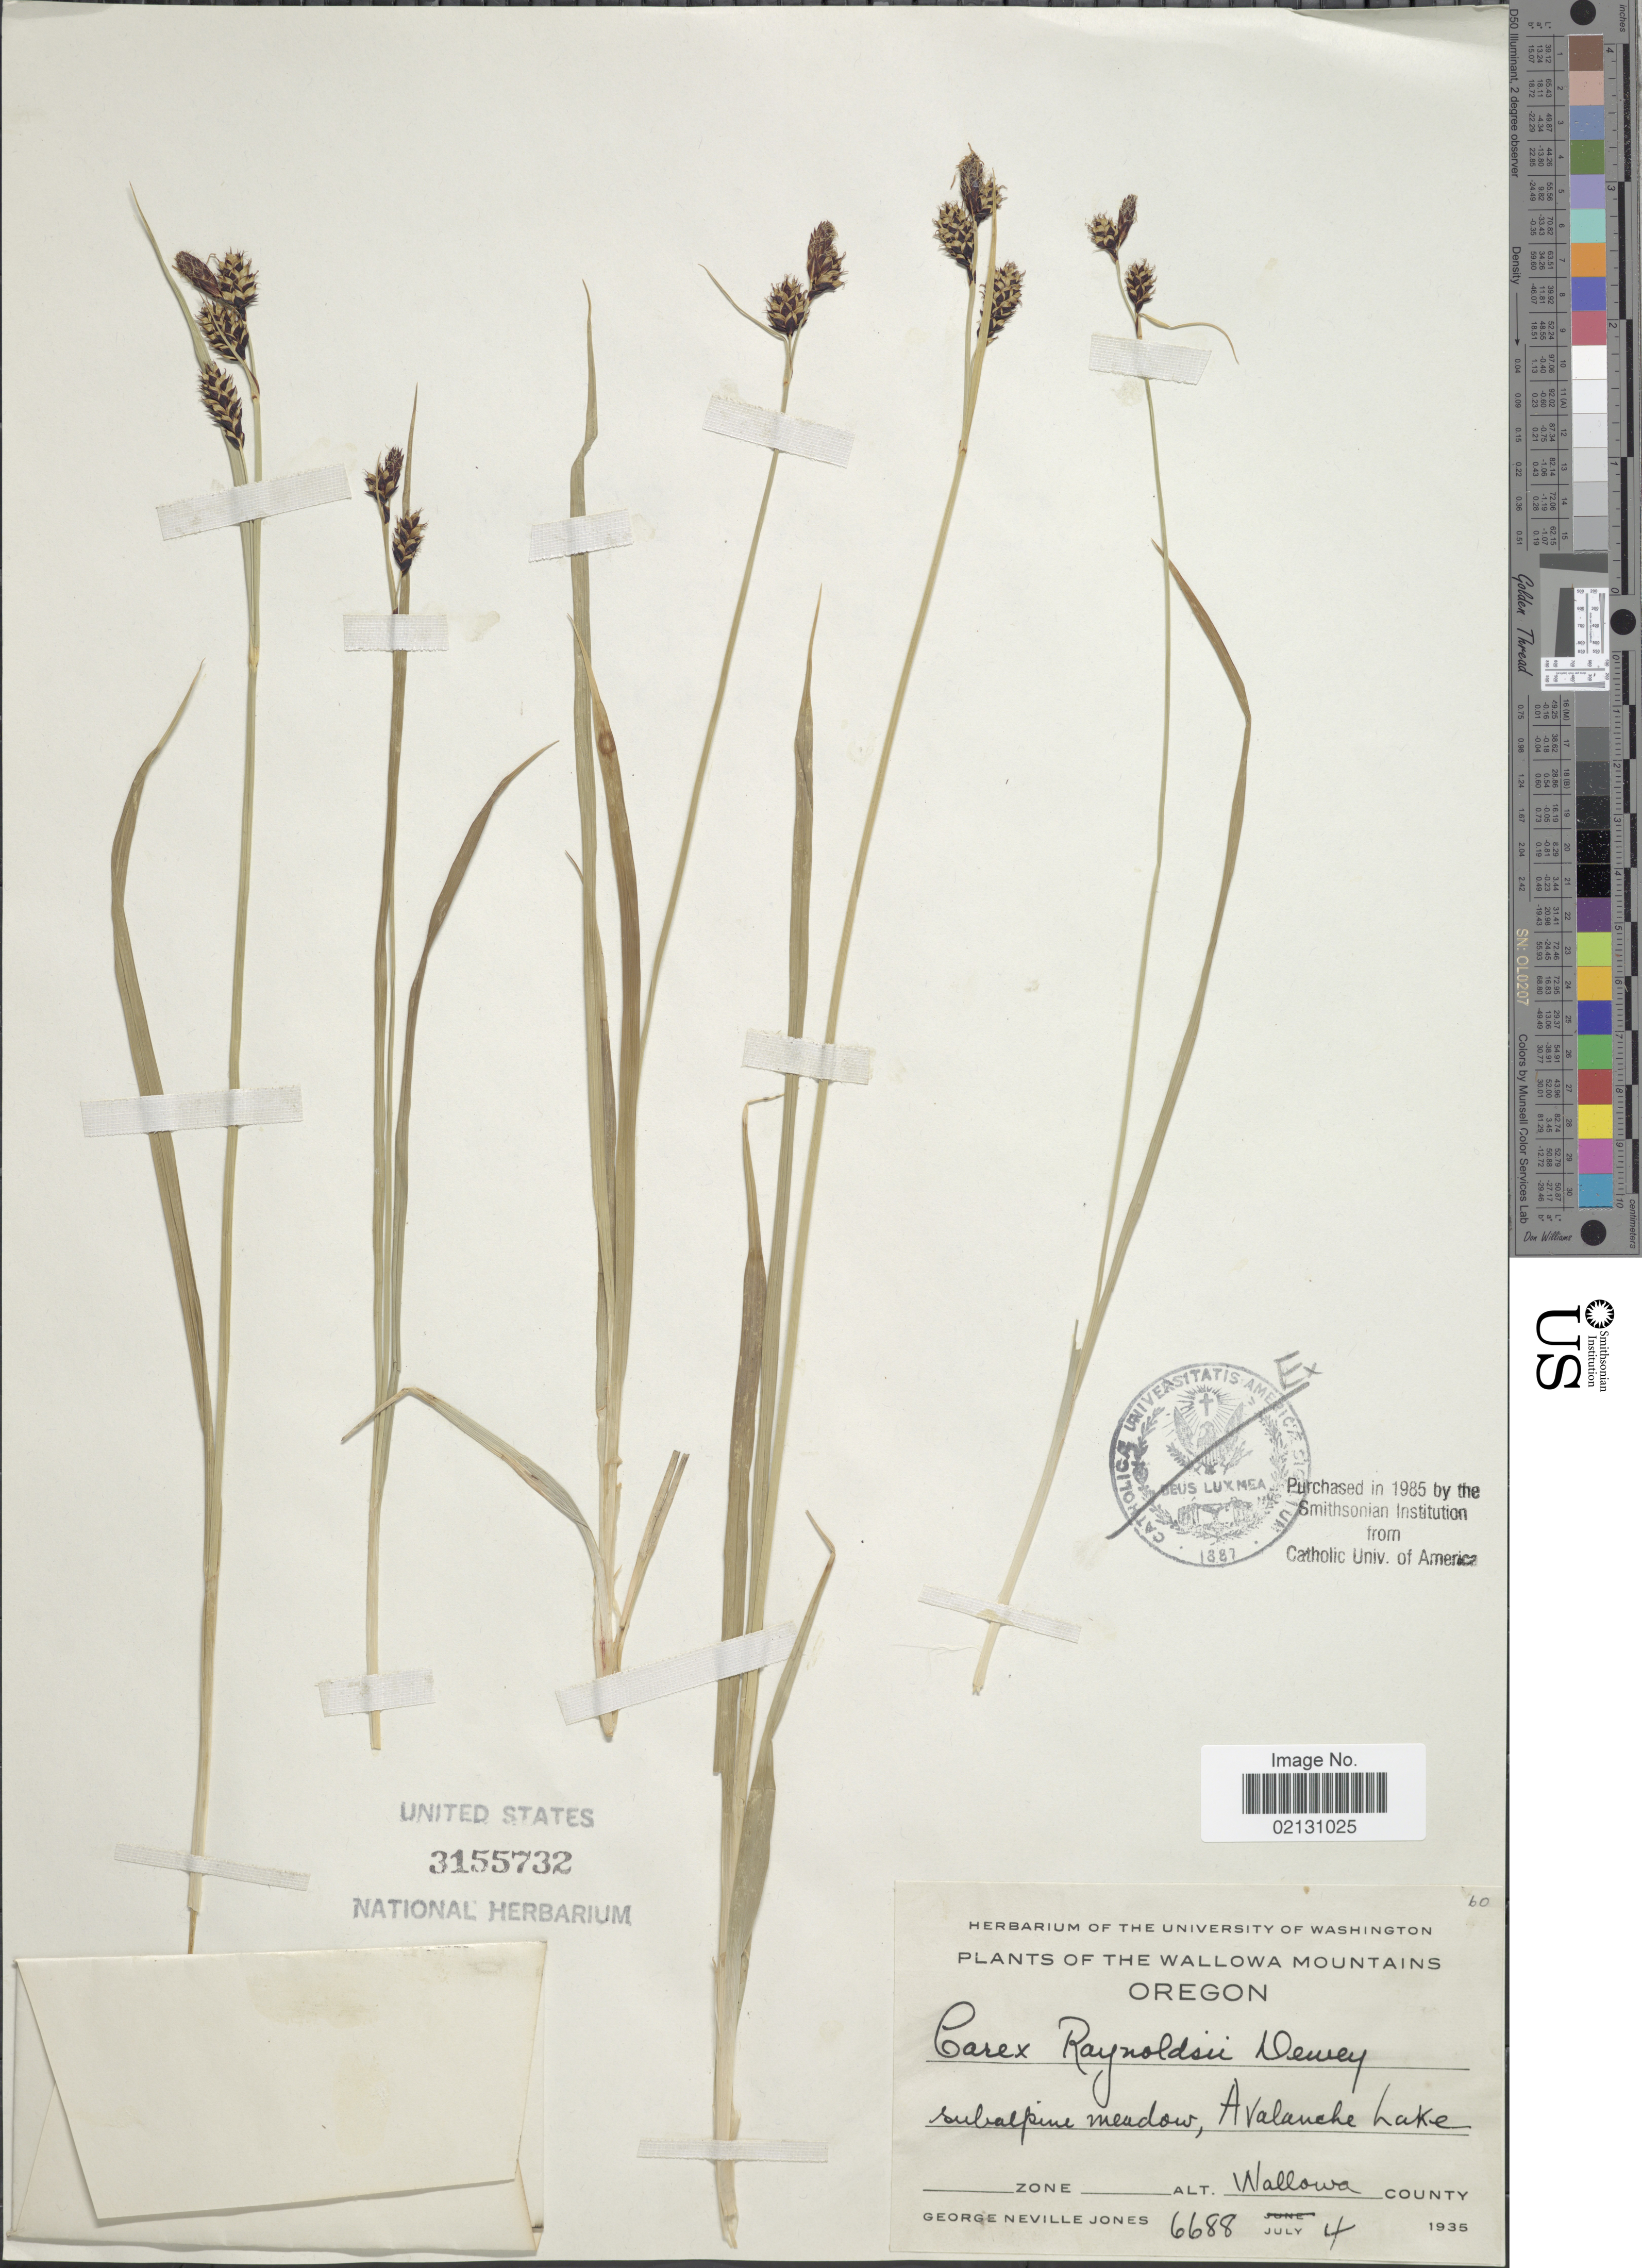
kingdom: Plantae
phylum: Tracheophyta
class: Liliopsida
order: Poales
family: Cyperaceae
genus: Carex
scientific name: Carex raynoldsii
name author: Dewey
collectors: G. N. Jones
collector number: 6688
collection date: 1935-07-04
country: United States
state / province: Oregon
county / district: Wallowa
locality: The Wallowa Mountains, subalpine meadow, Avalanche Lake, Wallowa County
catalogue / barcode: US 3155732